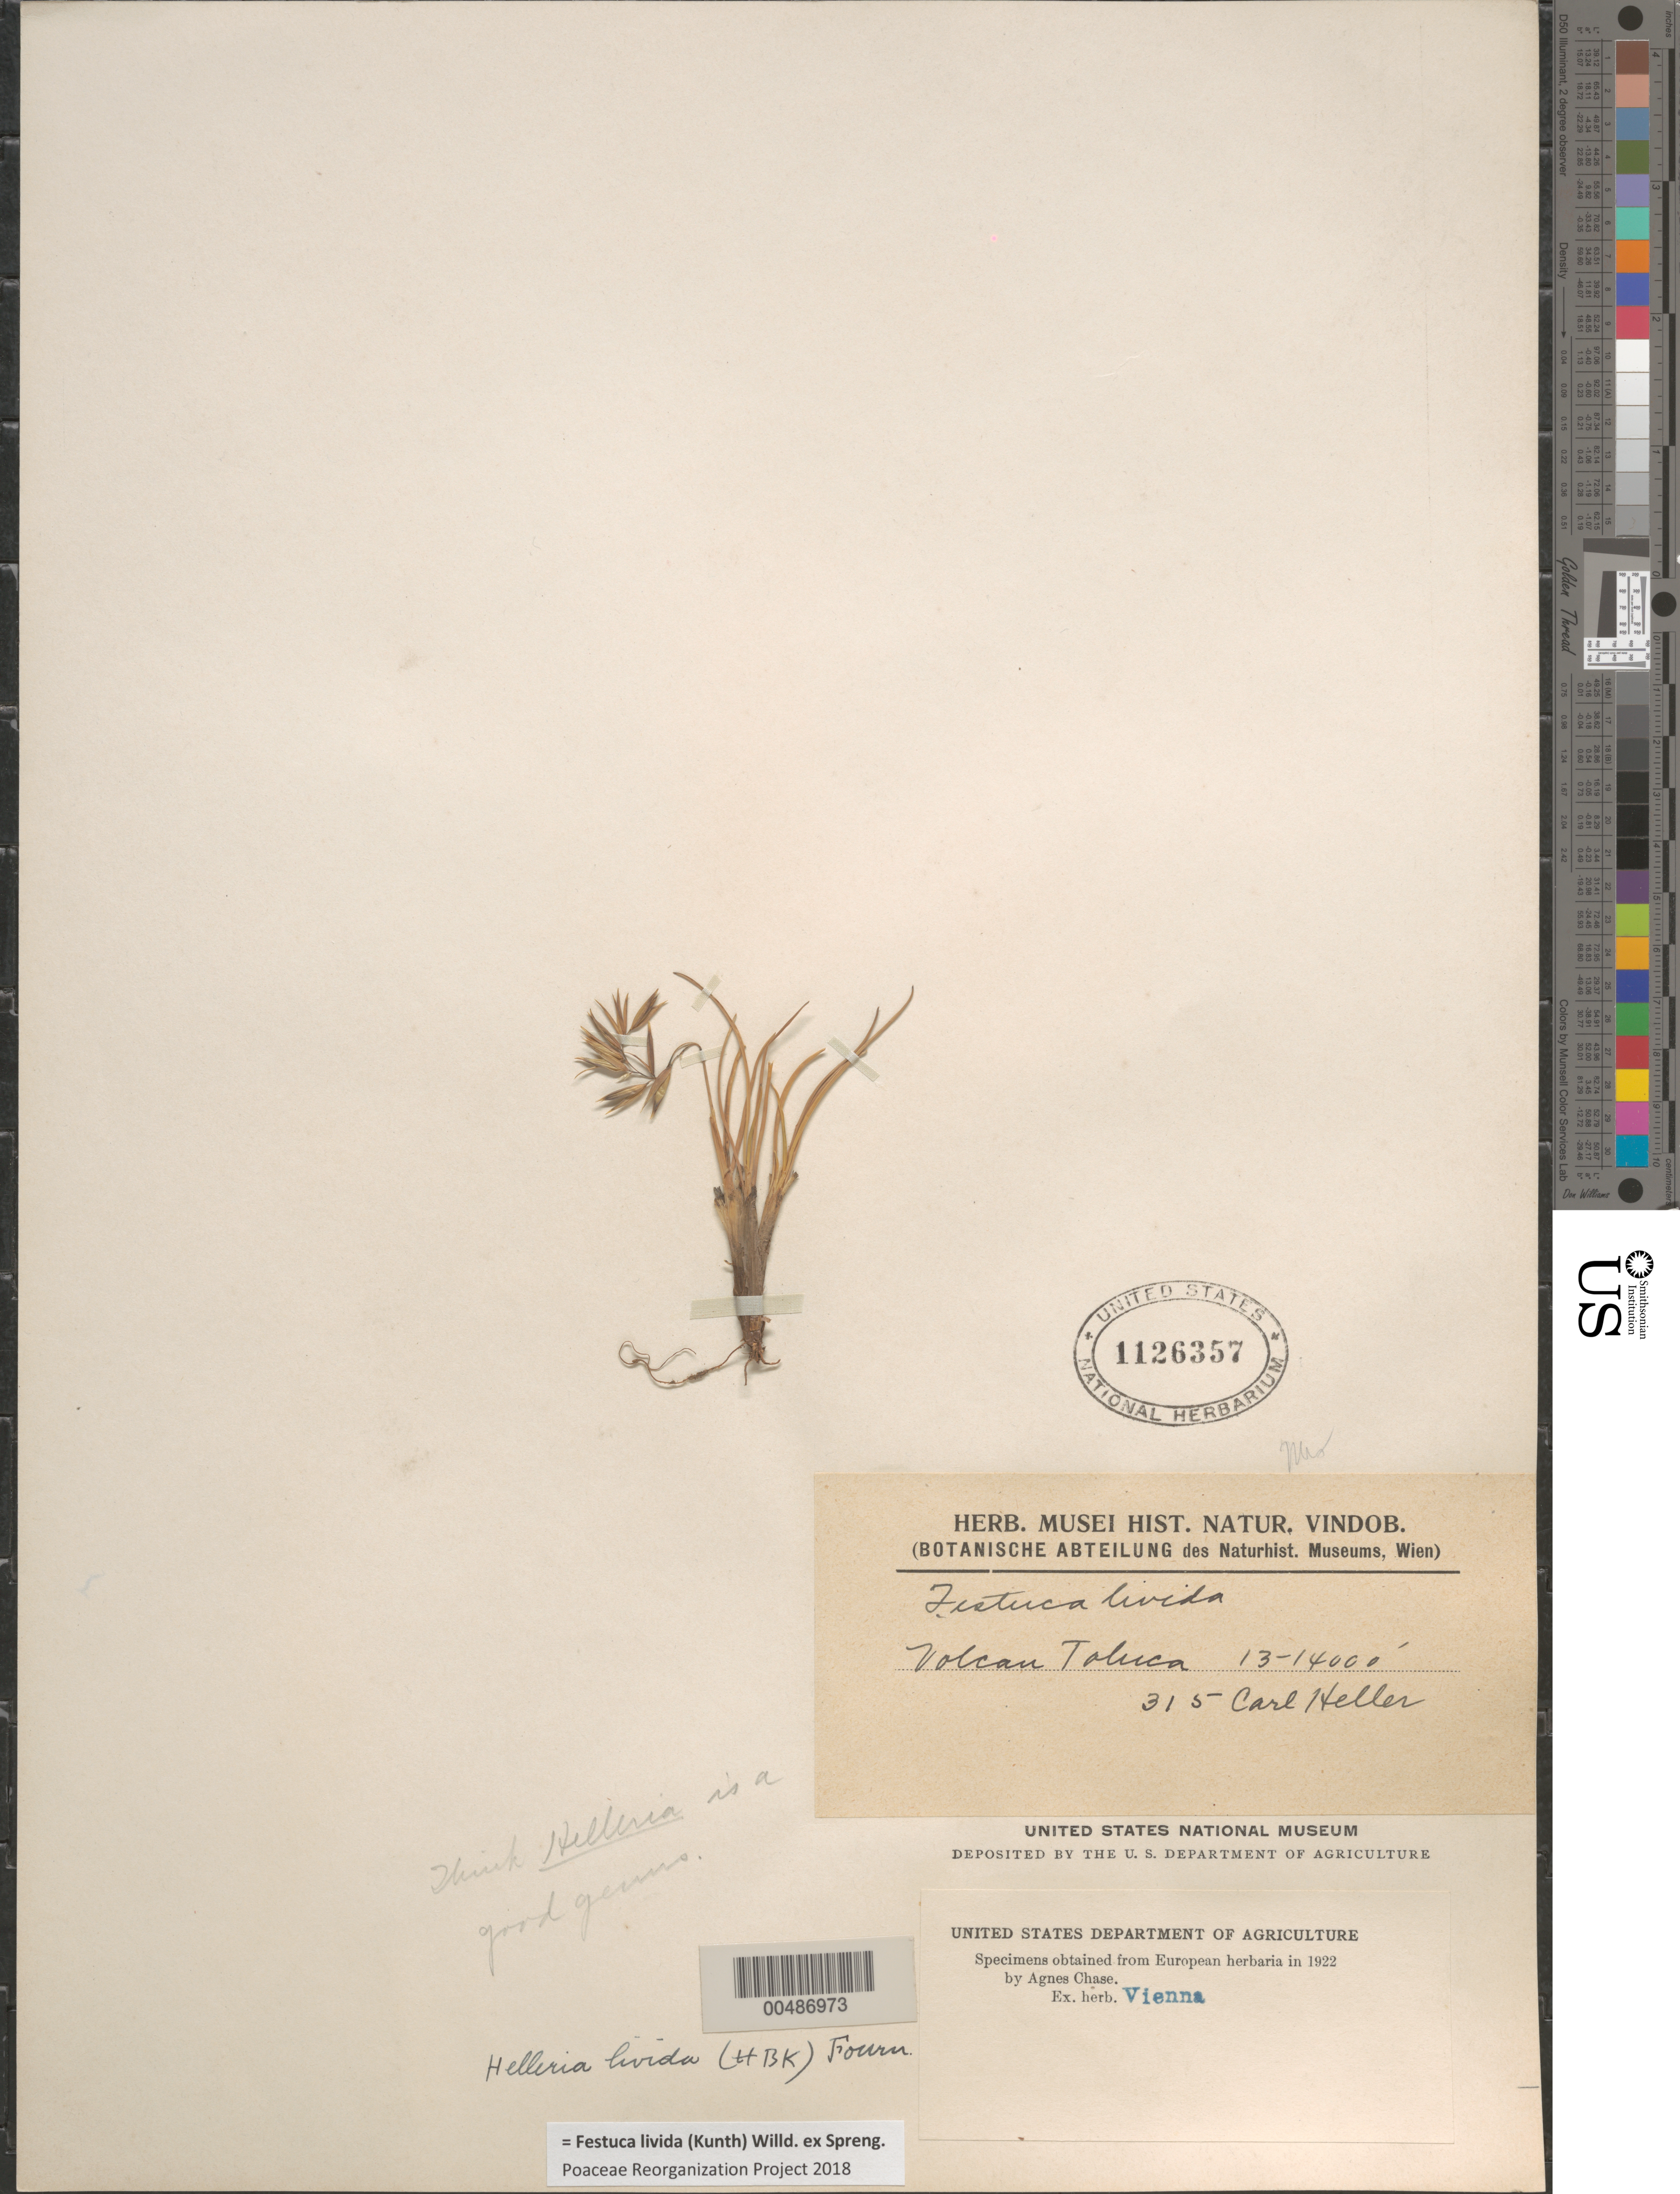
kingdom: Plantae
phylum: Tracheophyta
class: Liliopsida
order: Poales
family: Poaceae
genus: Festuca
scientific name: Festuca livida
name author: (Kunth) Willd.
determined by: Poaceae Reorganization Project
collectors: C. B. Heller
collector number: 315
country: Mexico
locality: Volcan Toluca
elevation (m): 3962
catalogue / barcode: US 1126357